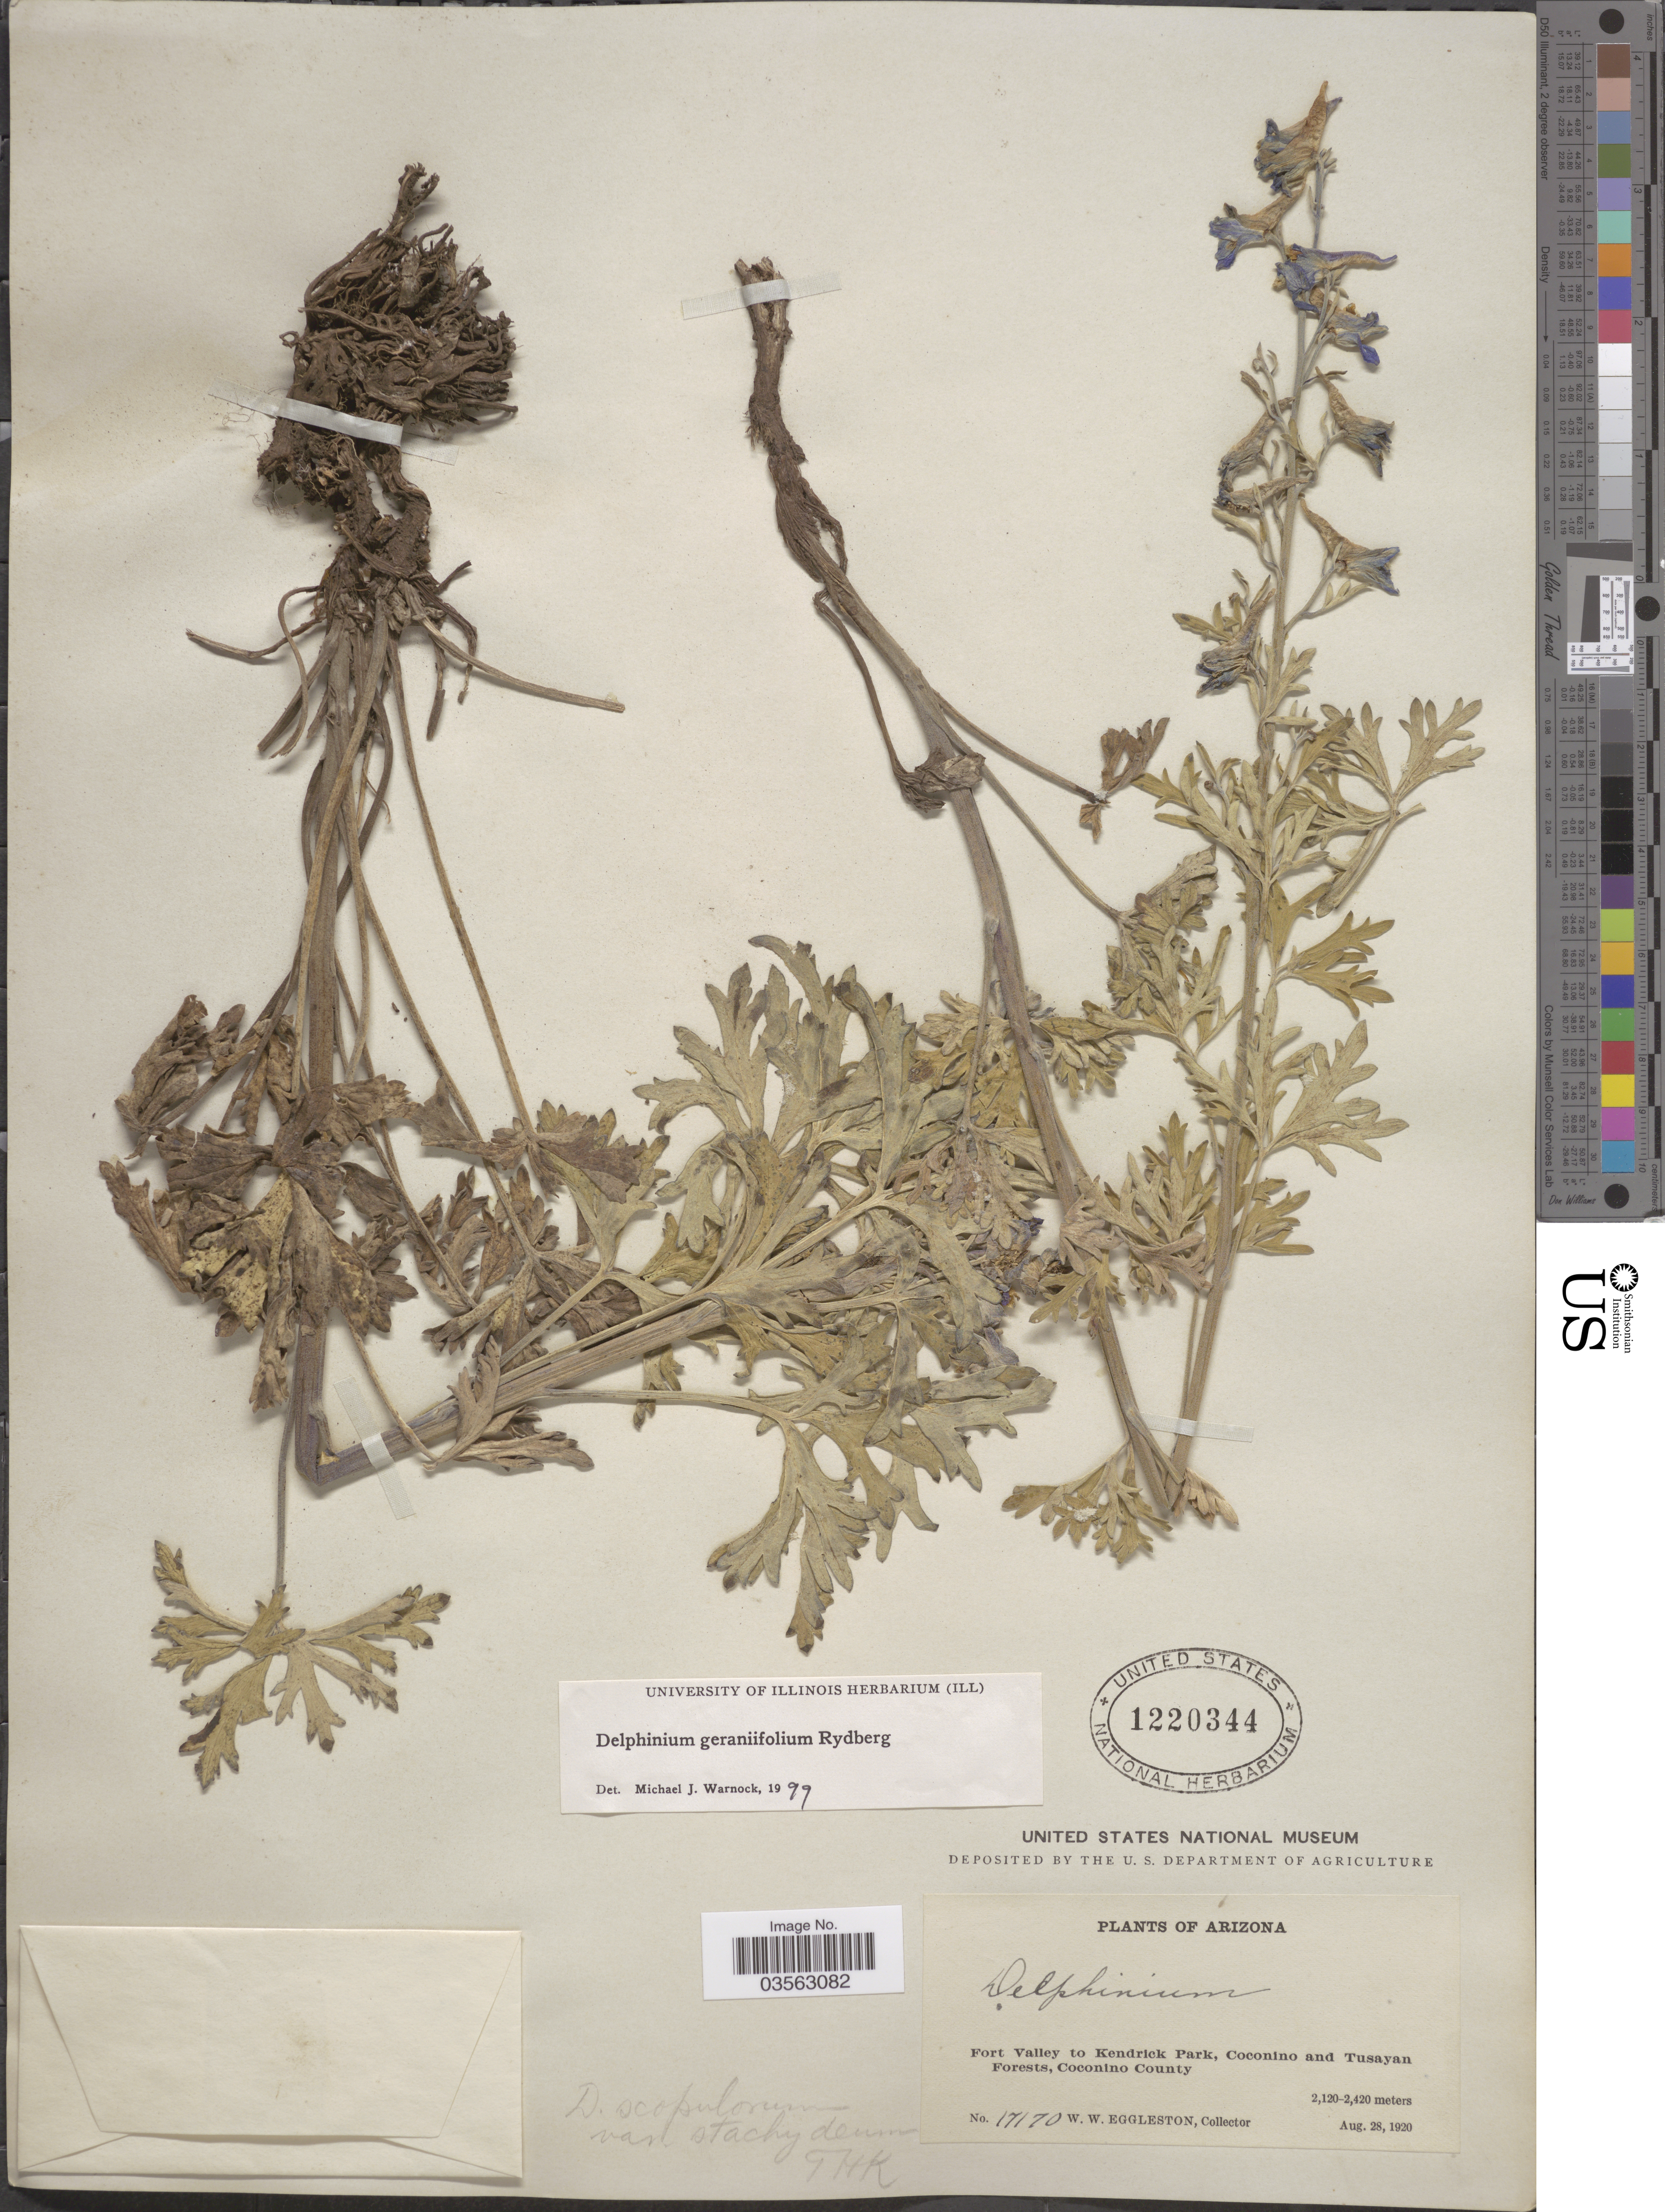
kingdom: Plantae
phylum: Tracheophyta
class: Magnoliopsida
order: Ranunculales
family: Ranunculaceae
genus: Delphinium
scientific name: Delphinium geraniifolium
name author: Rydb.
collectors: W. W. Eggleston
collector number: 17170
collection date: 1920-08-28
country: United States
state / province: Arizona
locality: Fort Valley to Kendrick Park, Coconino and Tusayan Forests, Coconino County.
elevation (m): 2120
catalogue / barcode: US 1220344